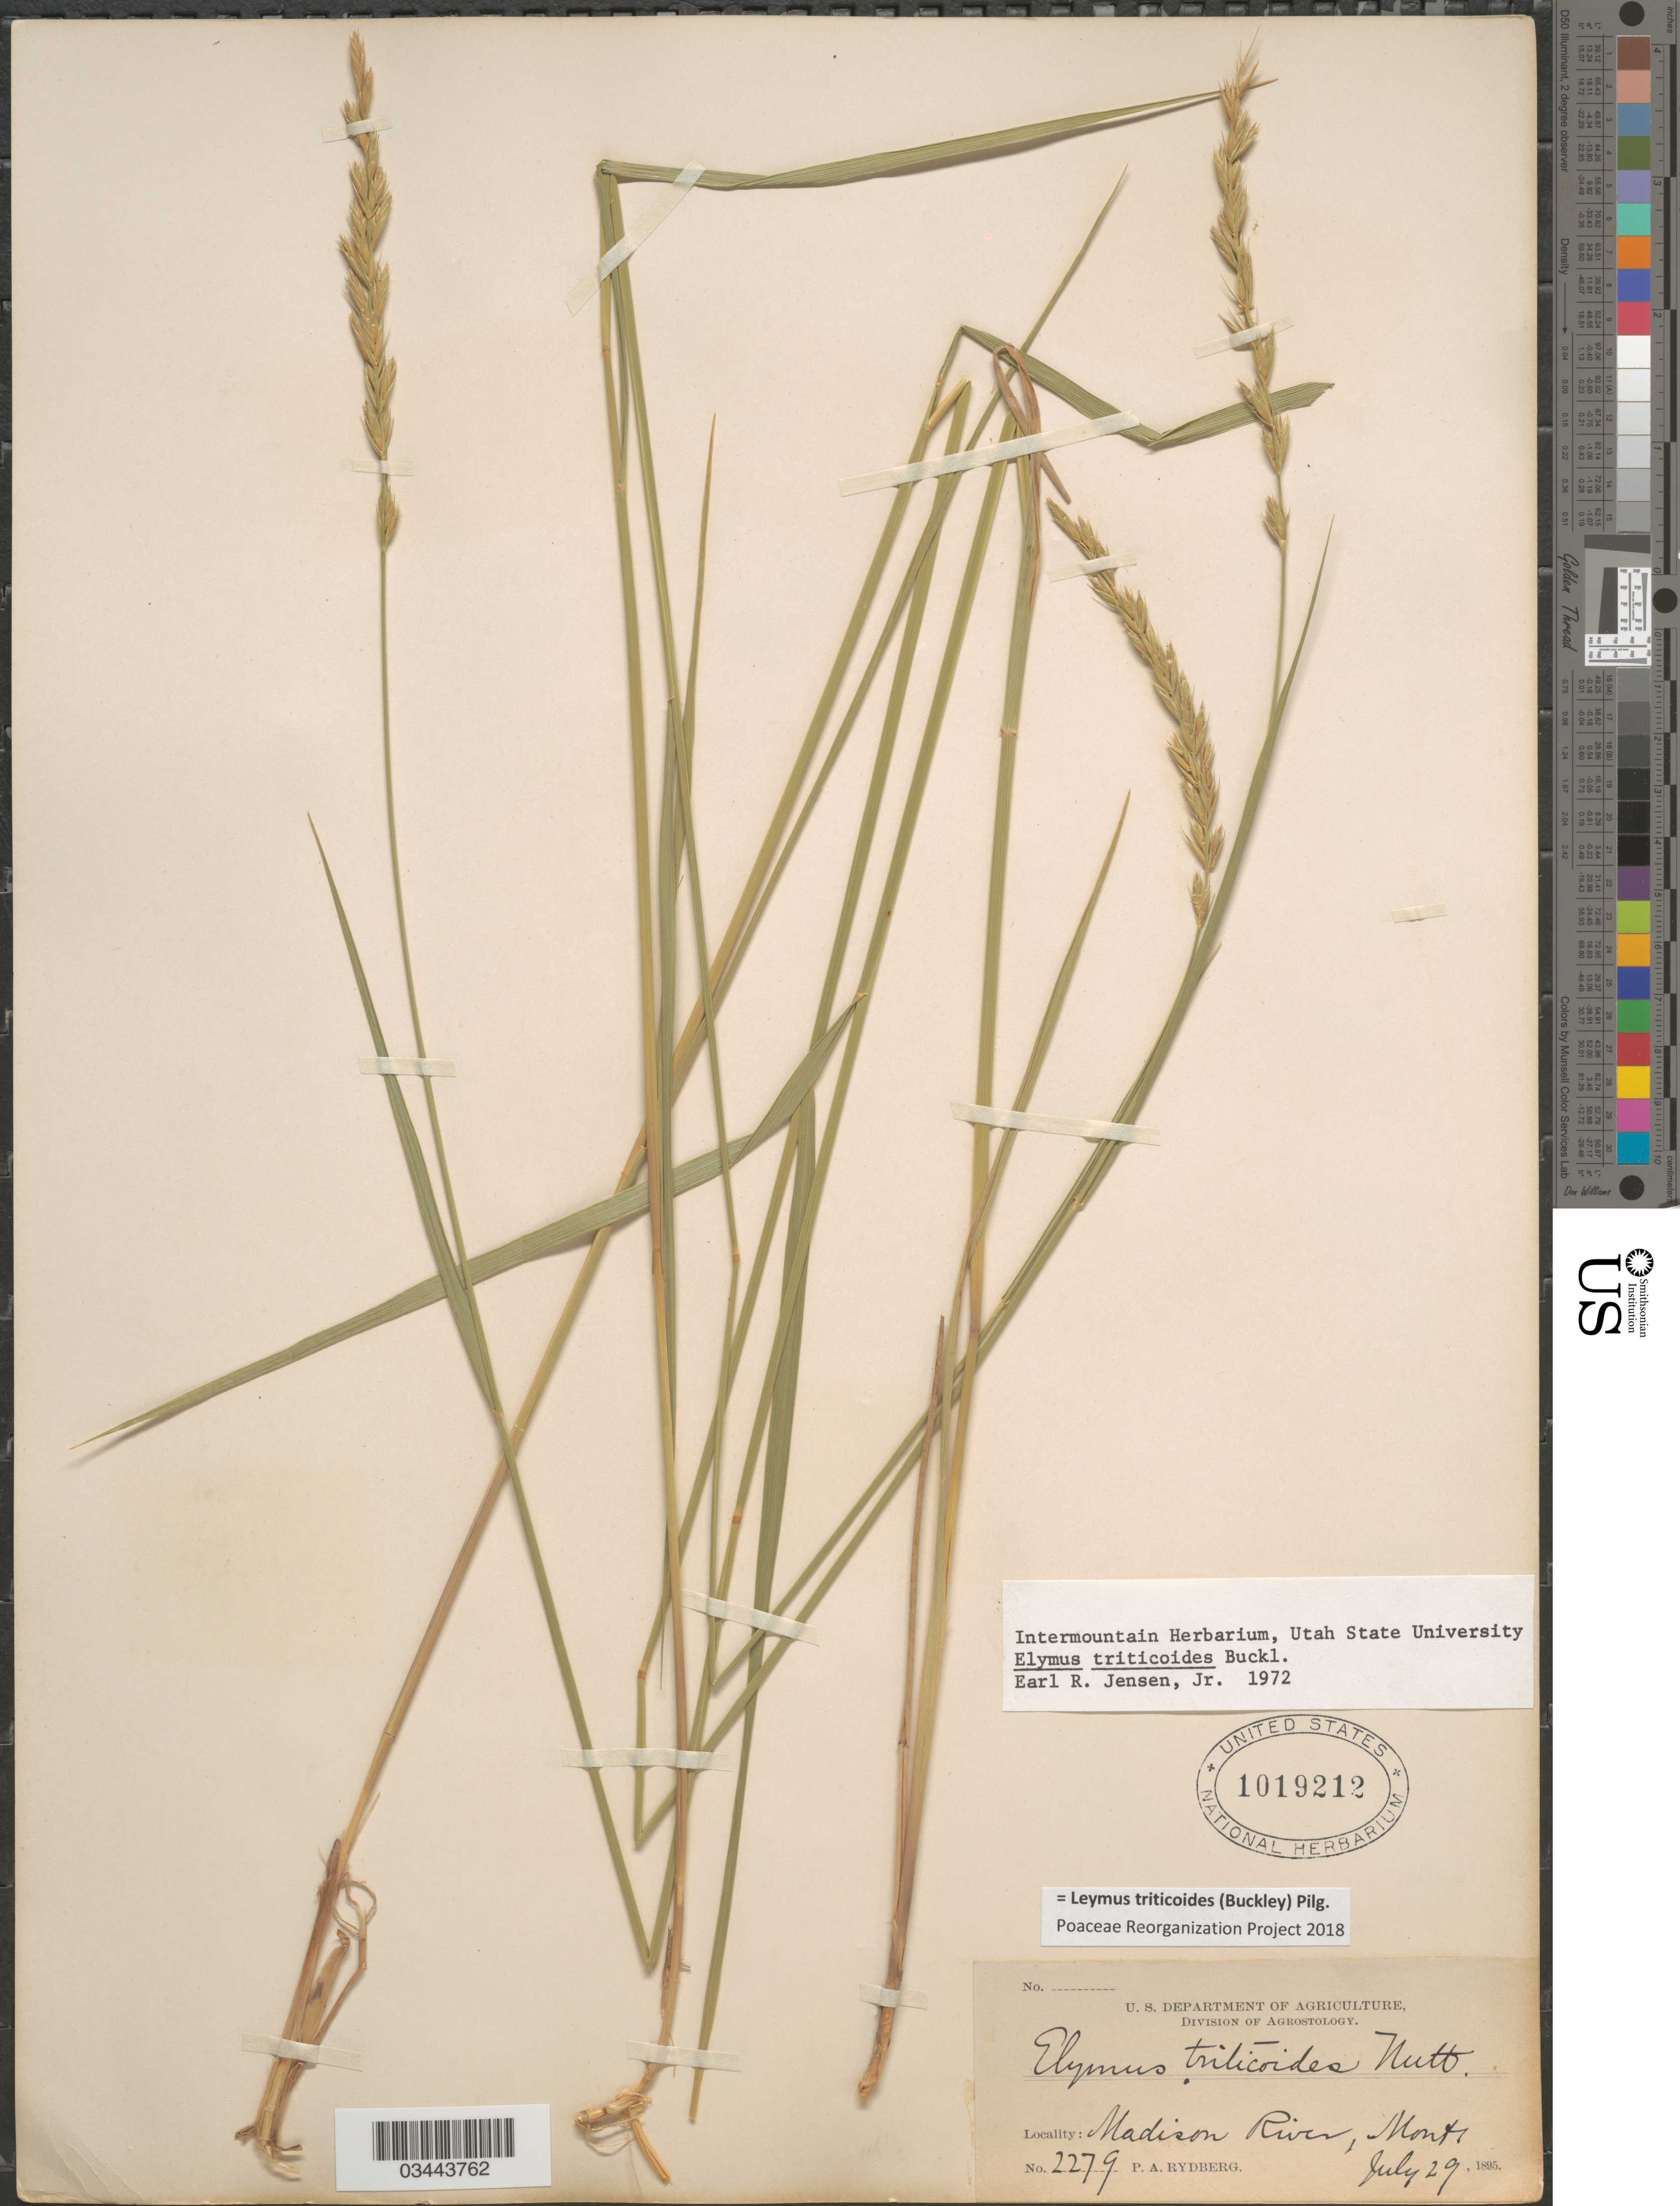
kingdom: Plantae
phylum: Tracheophyta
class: Liliopsida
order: Poales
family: Poaceae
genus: Leymus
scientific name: Leymus triticoides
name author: (Buckley) Pilg.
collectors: P. A. Rydberg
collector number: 2279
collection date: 1895-07-29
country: United States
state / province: Montana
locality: Madison River.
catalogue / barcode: US 1019212